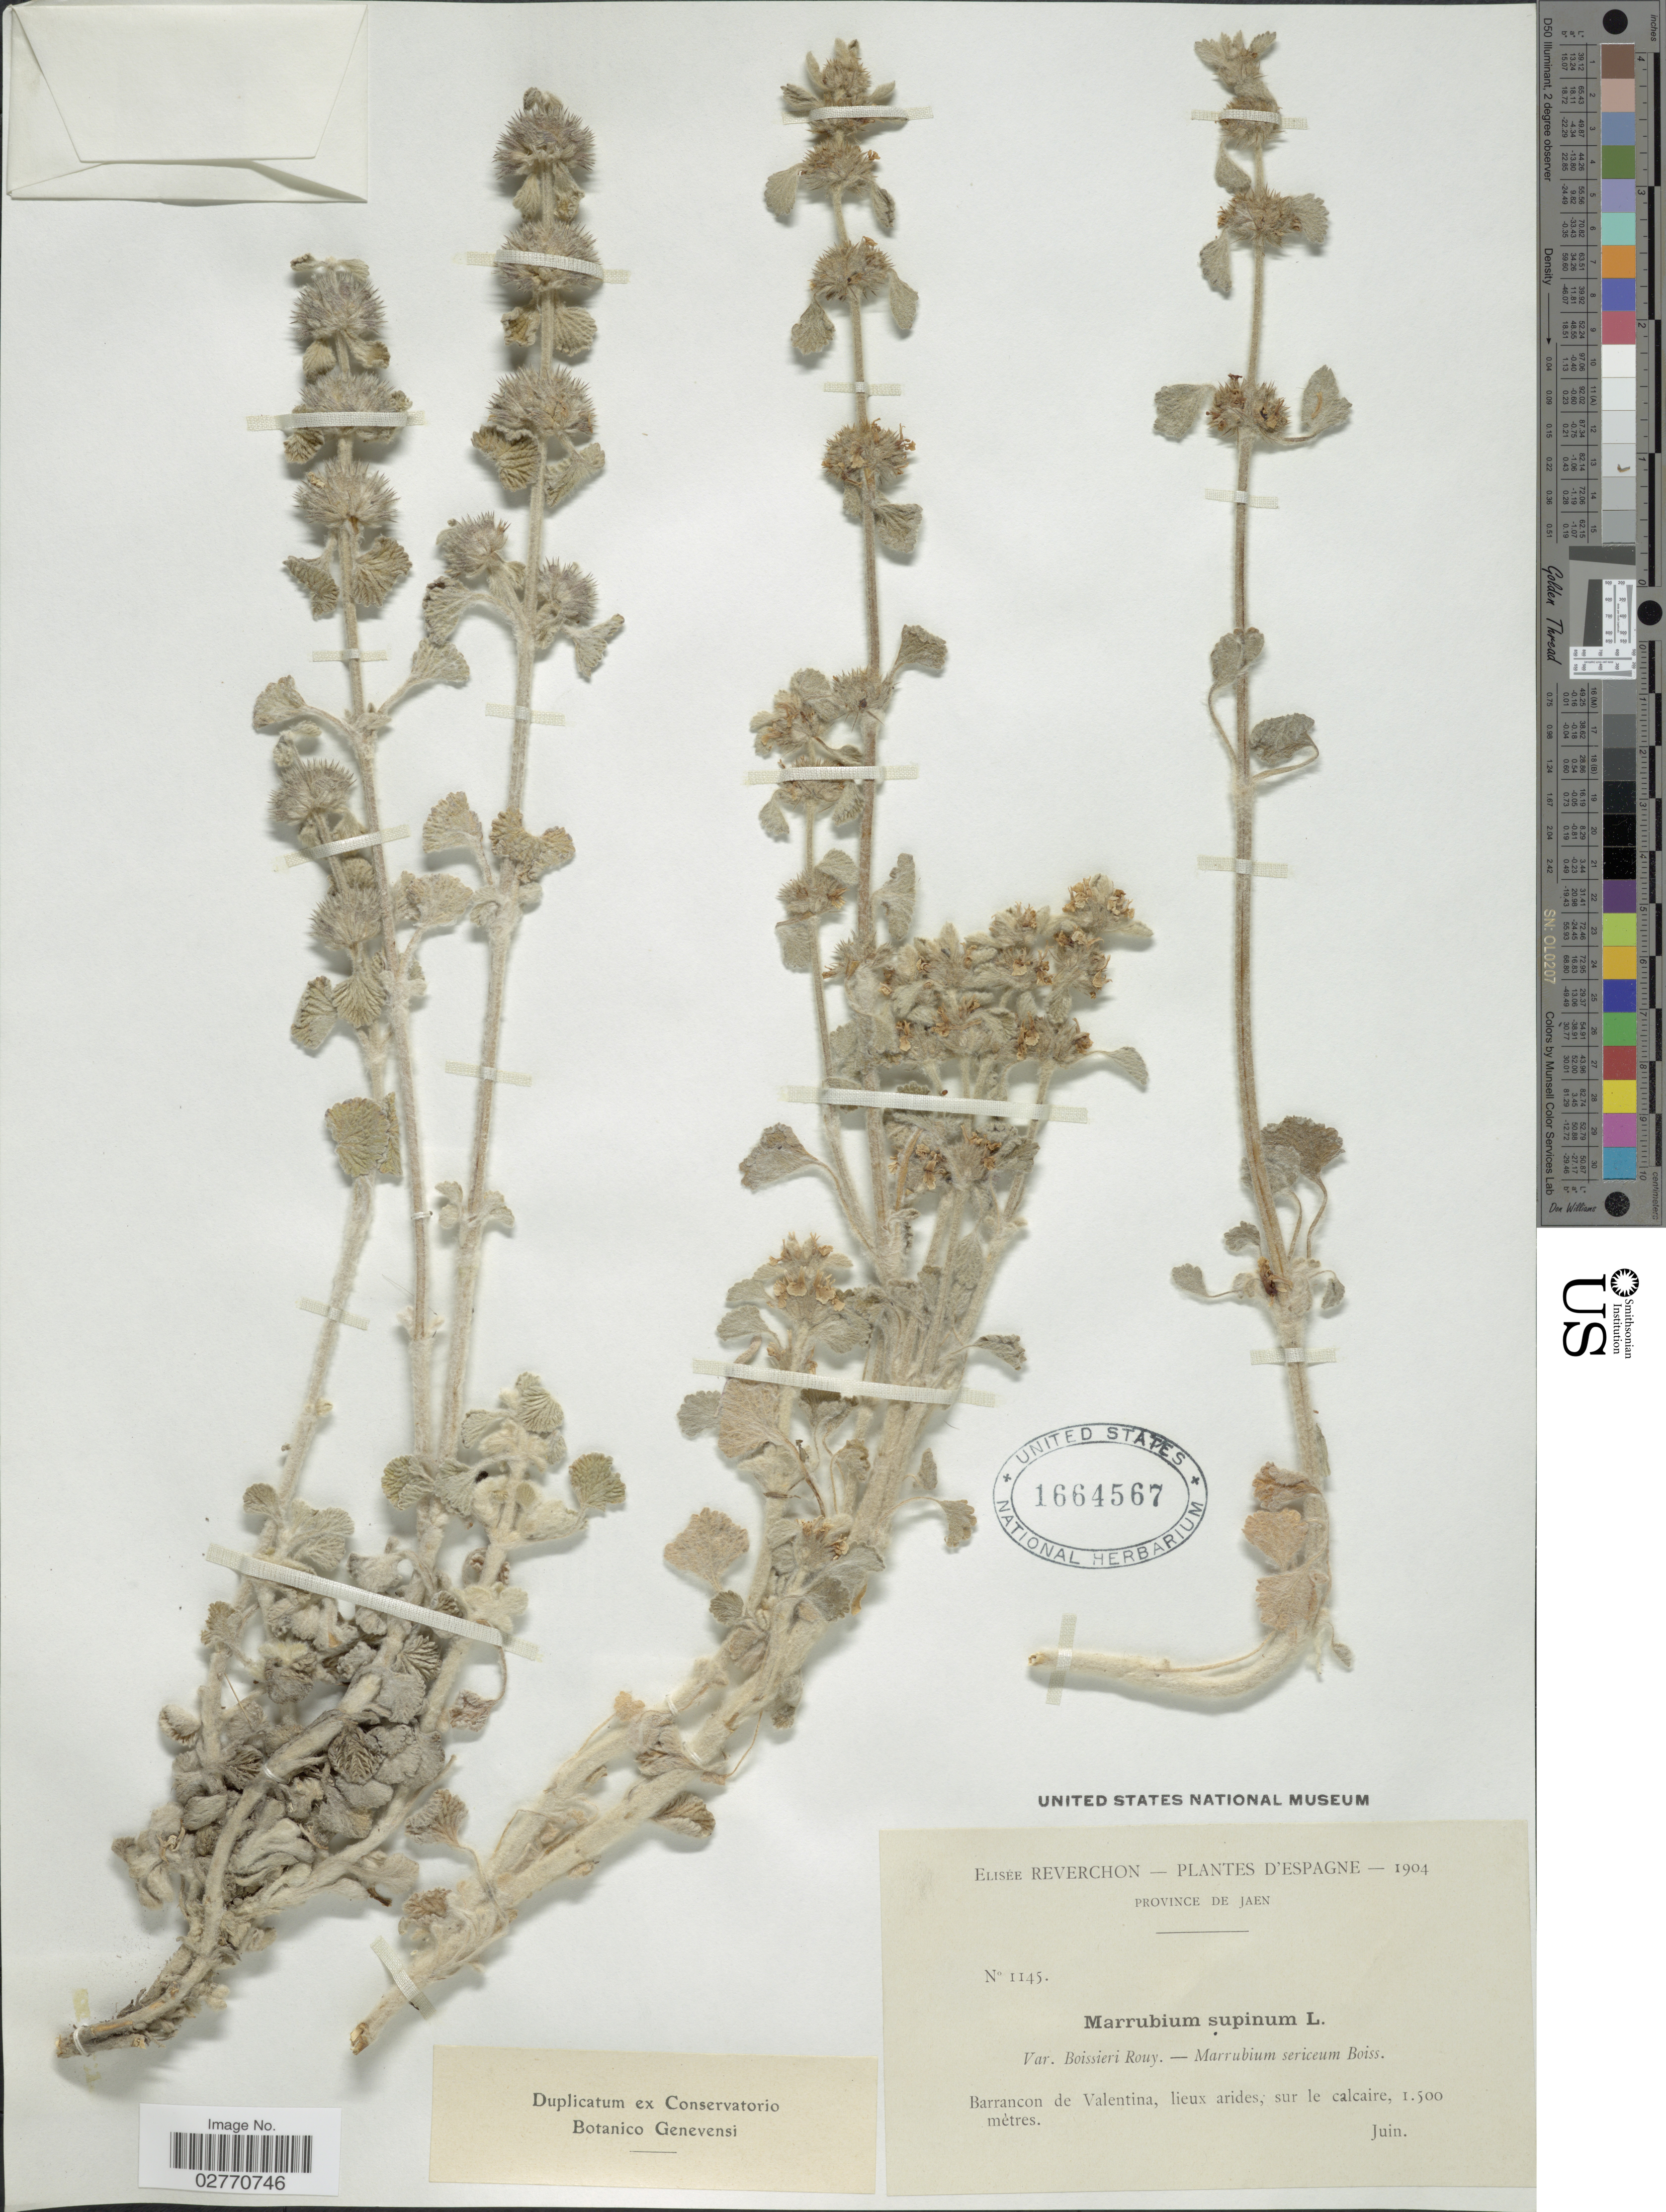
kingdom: Plantae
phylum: Tracheophyta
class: Magnoliopsida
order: Lamiales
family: Lamiaceae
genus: Marrubium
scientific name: Marrubium supinum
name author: L.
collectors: E. Reverchon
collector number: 1145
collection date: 1904-06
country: Spain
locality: Province de Jaen, Barrancon de Valentina.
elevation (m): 1500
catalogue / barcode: US 1664567